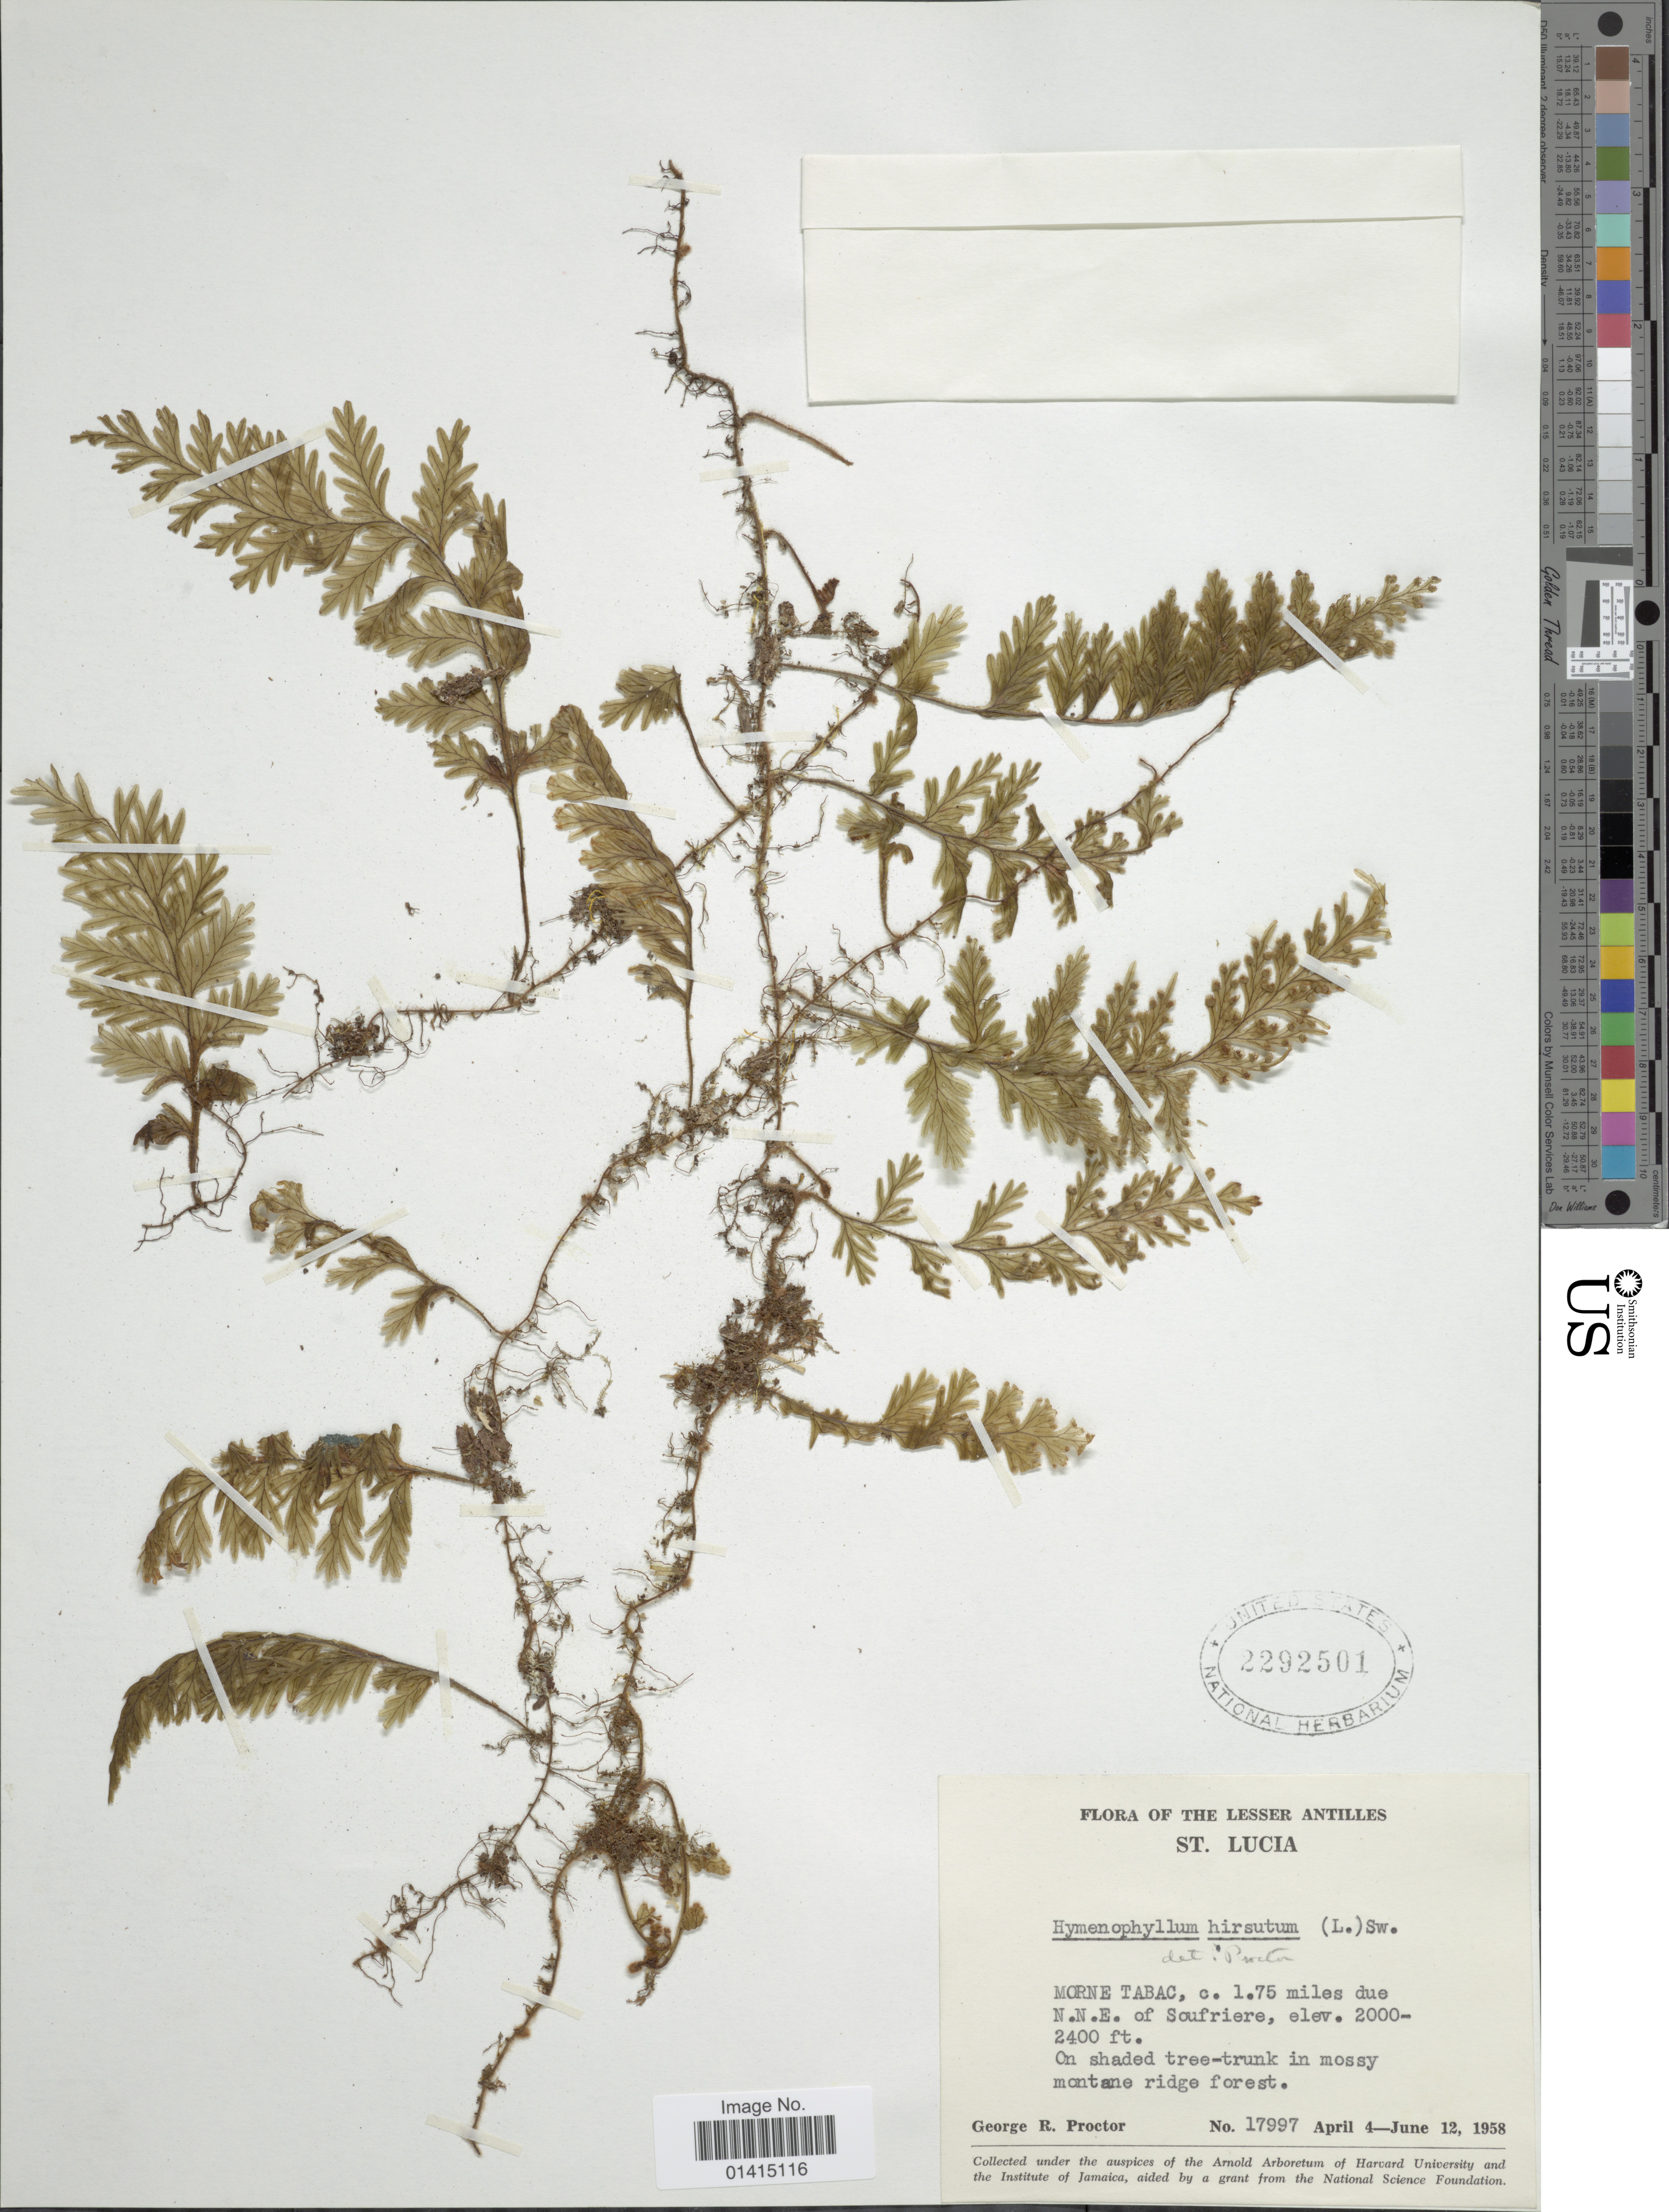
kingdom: Plantae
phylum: Tracheophyta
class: Polypodiopsida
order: Hymenophyllales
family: Hymenophyllaceae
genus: Hymenophyllum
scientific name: Hymenophyllum hirsutum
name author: (L.) Sw.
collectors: G. R. Proctor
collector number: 17997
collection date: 1958-04-04/1958-06-12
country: St. Lucia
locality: Lesser Antilles, St. Lucia, Morne Tabac, c. 1.75 miles due N.N.E. of Soufriere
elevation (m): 610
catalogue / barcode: US 2292501